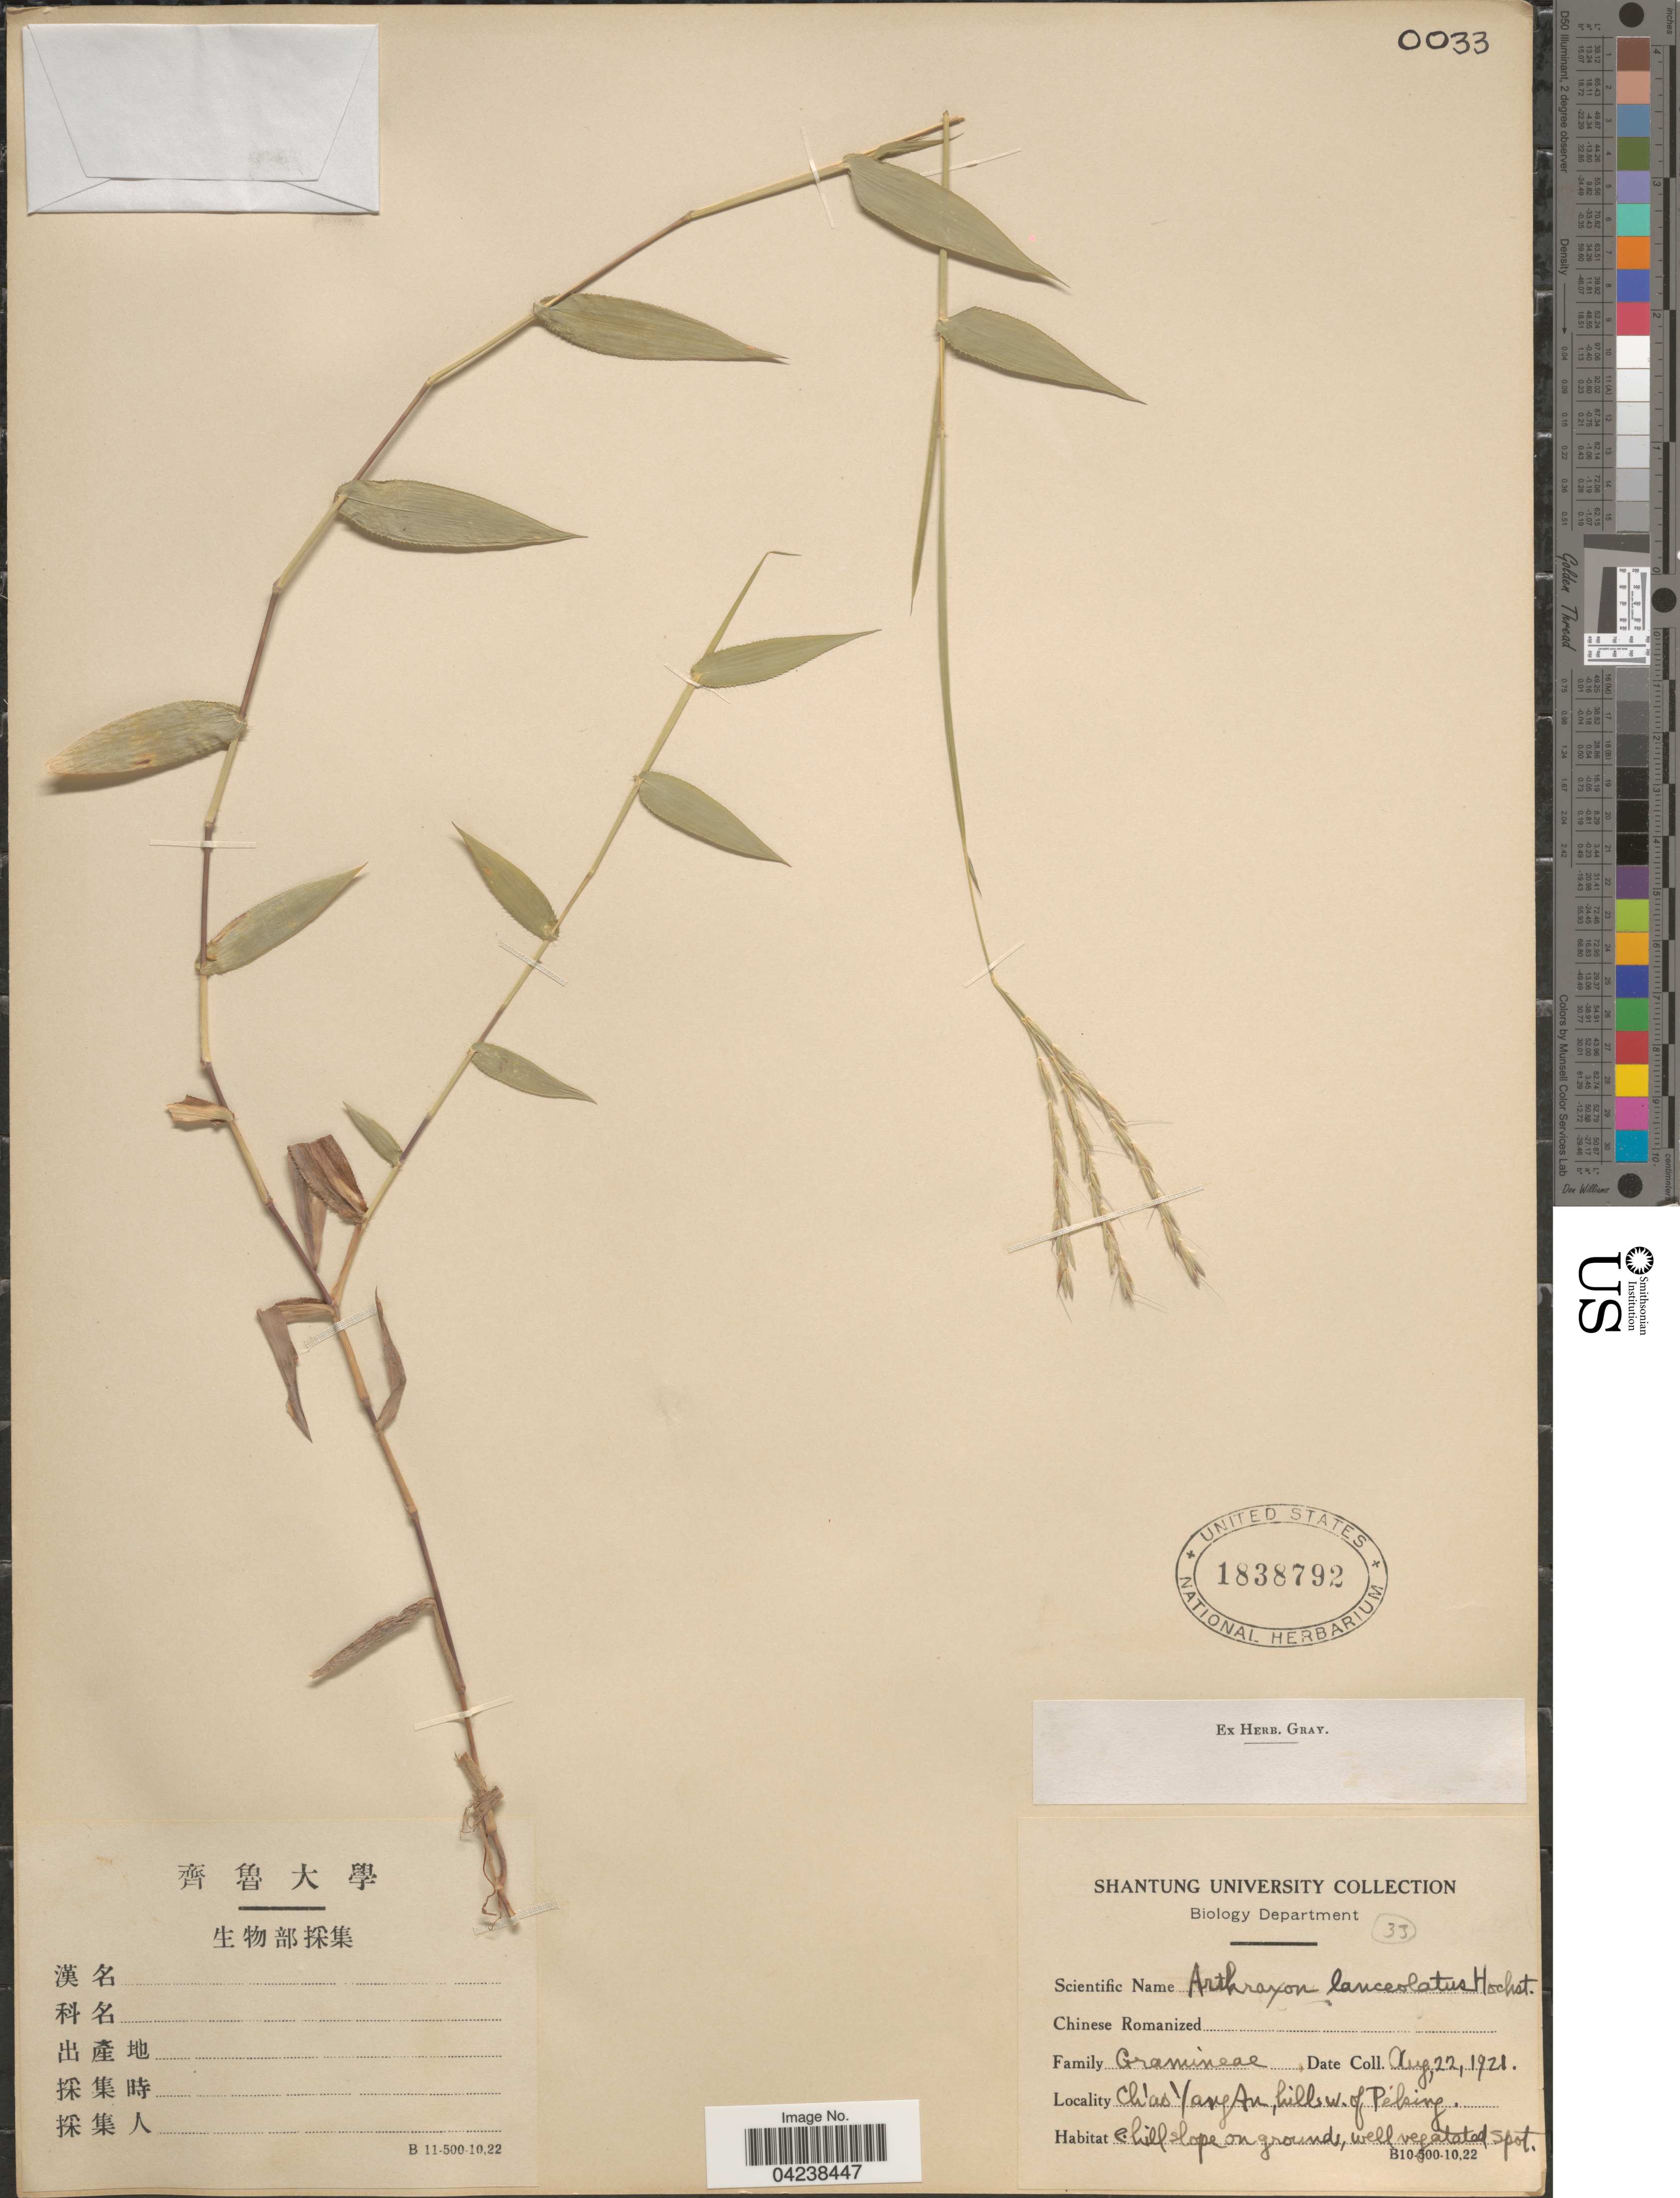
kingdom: Plantae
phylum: Tracheophyta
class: Liliopsida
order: Poales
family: Poaceae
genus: Arthraxon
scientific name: Arthraxon lanceolatus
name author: (Roxb.) Hochst.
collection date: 1921-08-22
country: China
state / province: Beijing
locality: Ch'ao Yang An [interpreted], hills w. of Peking.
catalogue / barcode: US 1838792